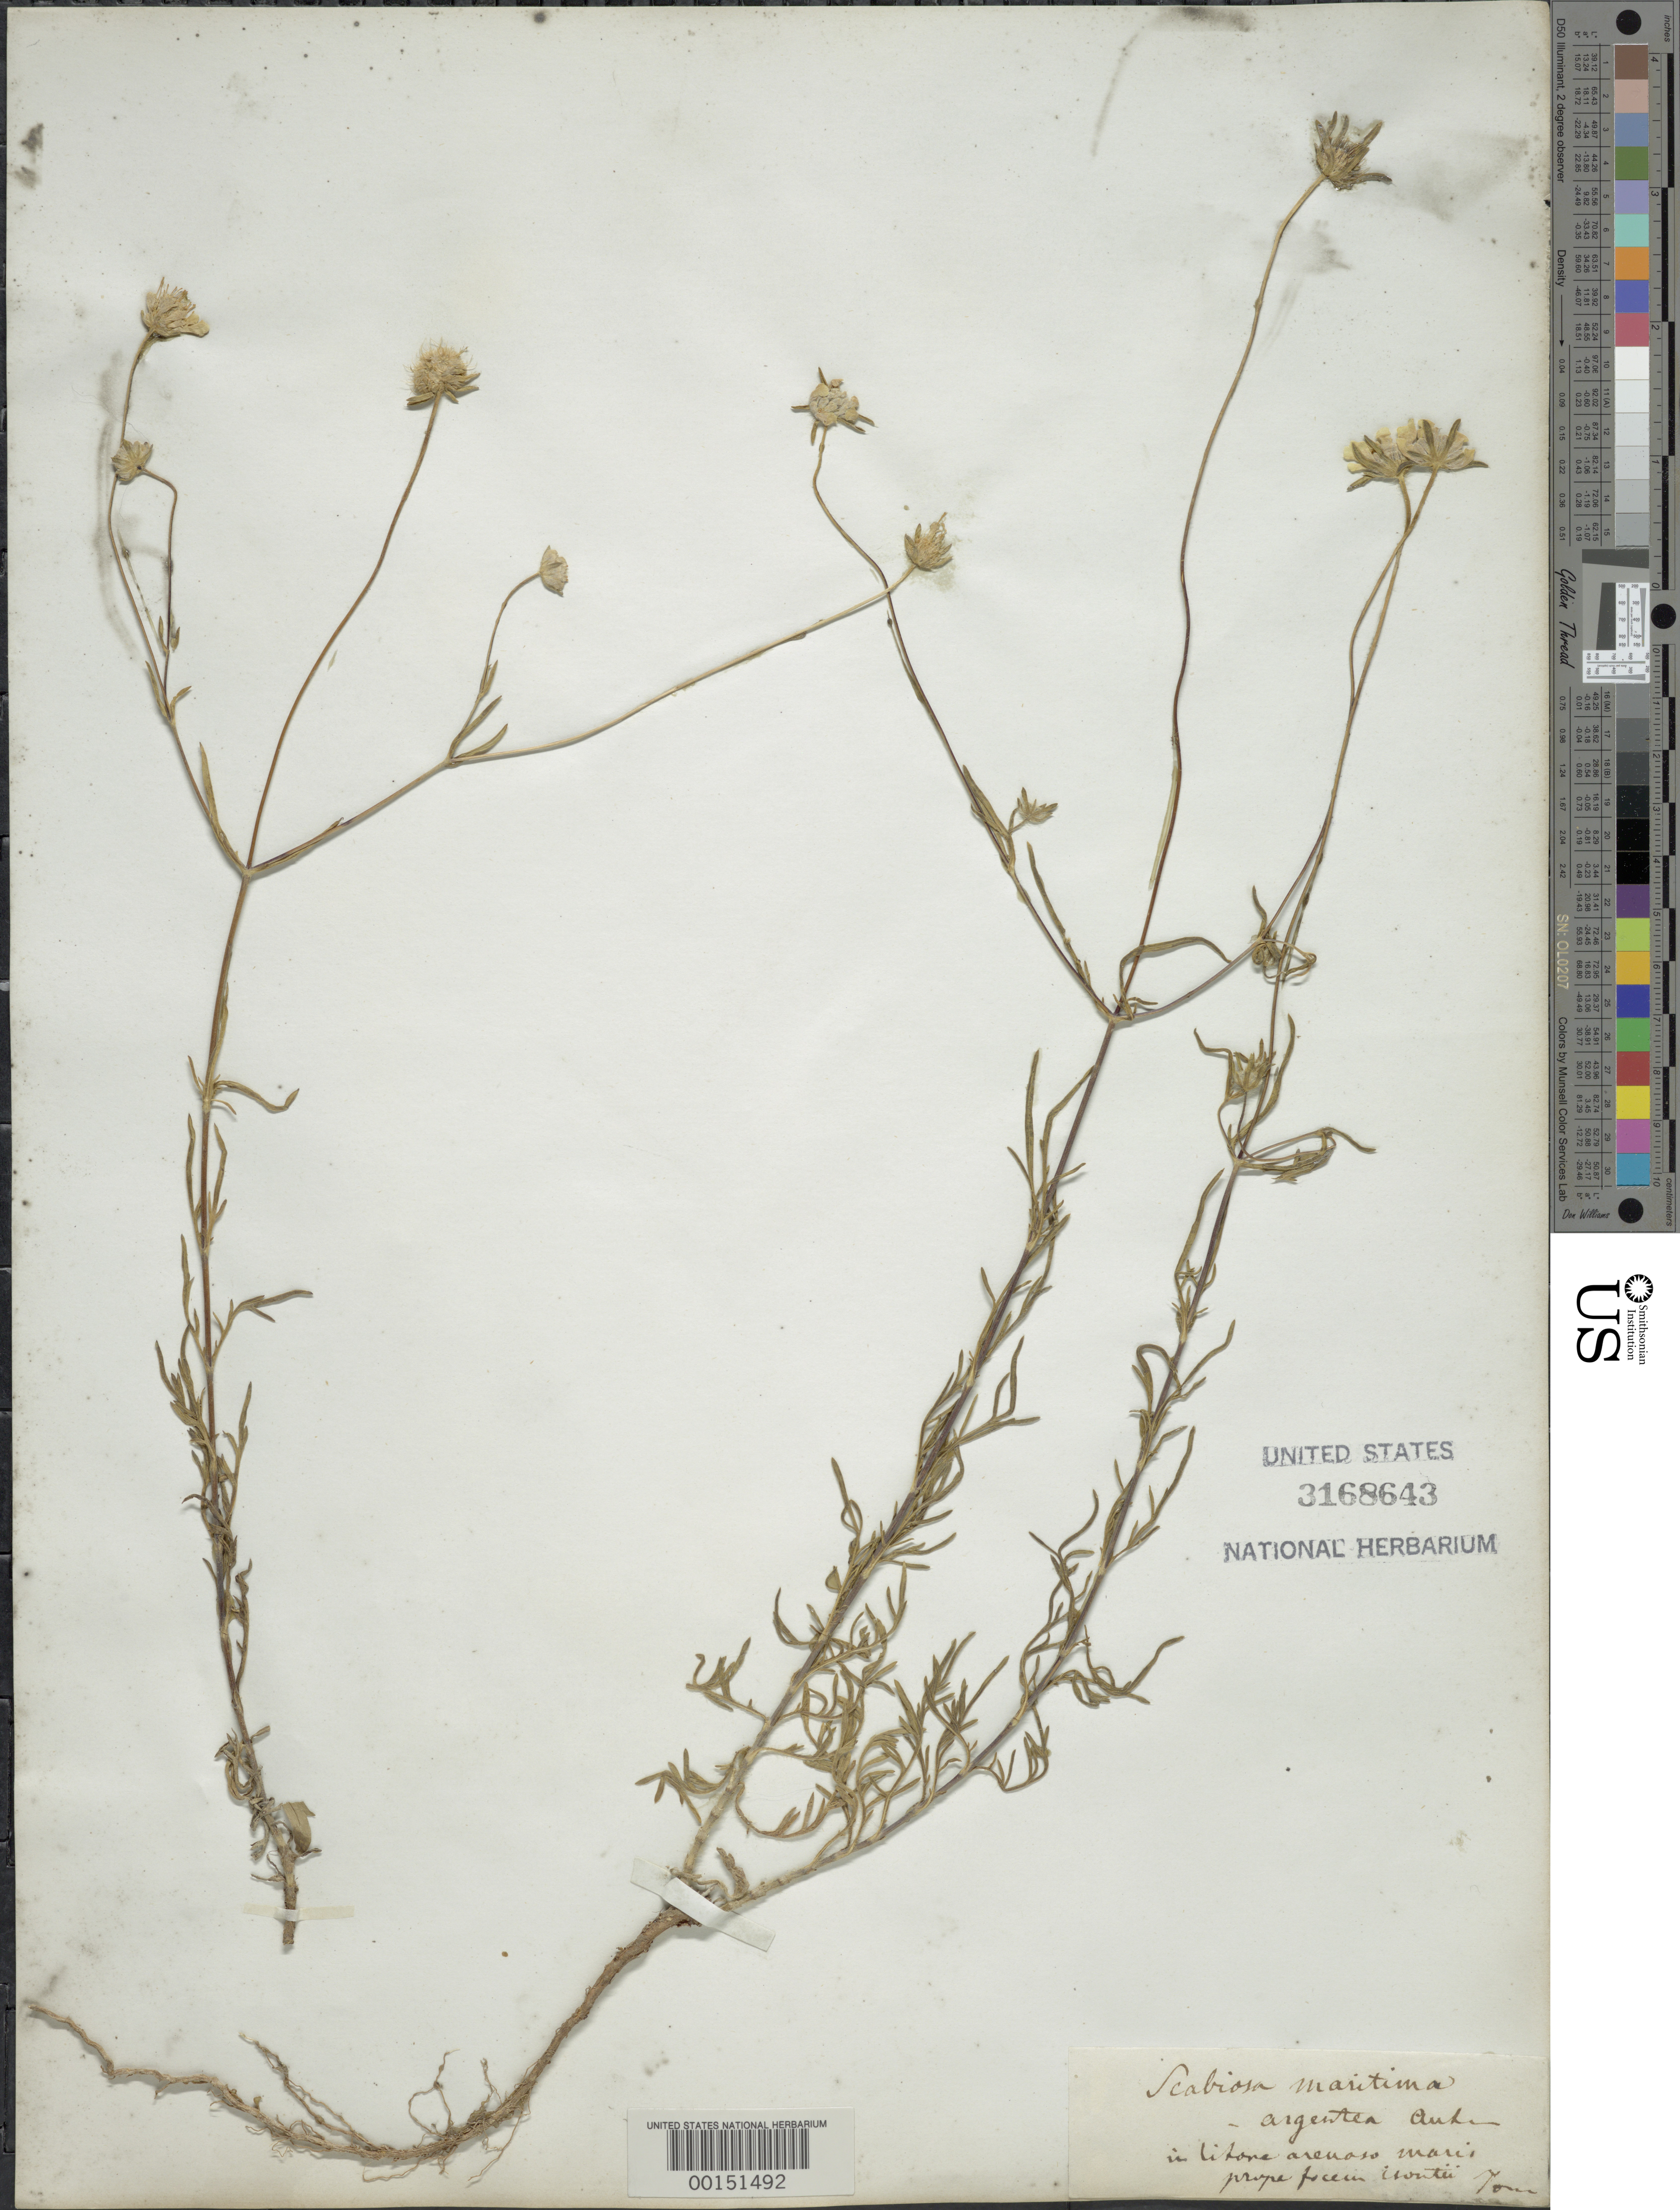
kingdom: Plantae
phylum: Tracheophyta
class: Magnoliopsida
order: Dipsacales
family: Caprifoliaceae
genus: Scabiosa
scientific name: Scabiosa maritima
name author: L.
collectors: -. Tom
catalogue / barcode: US 3168643